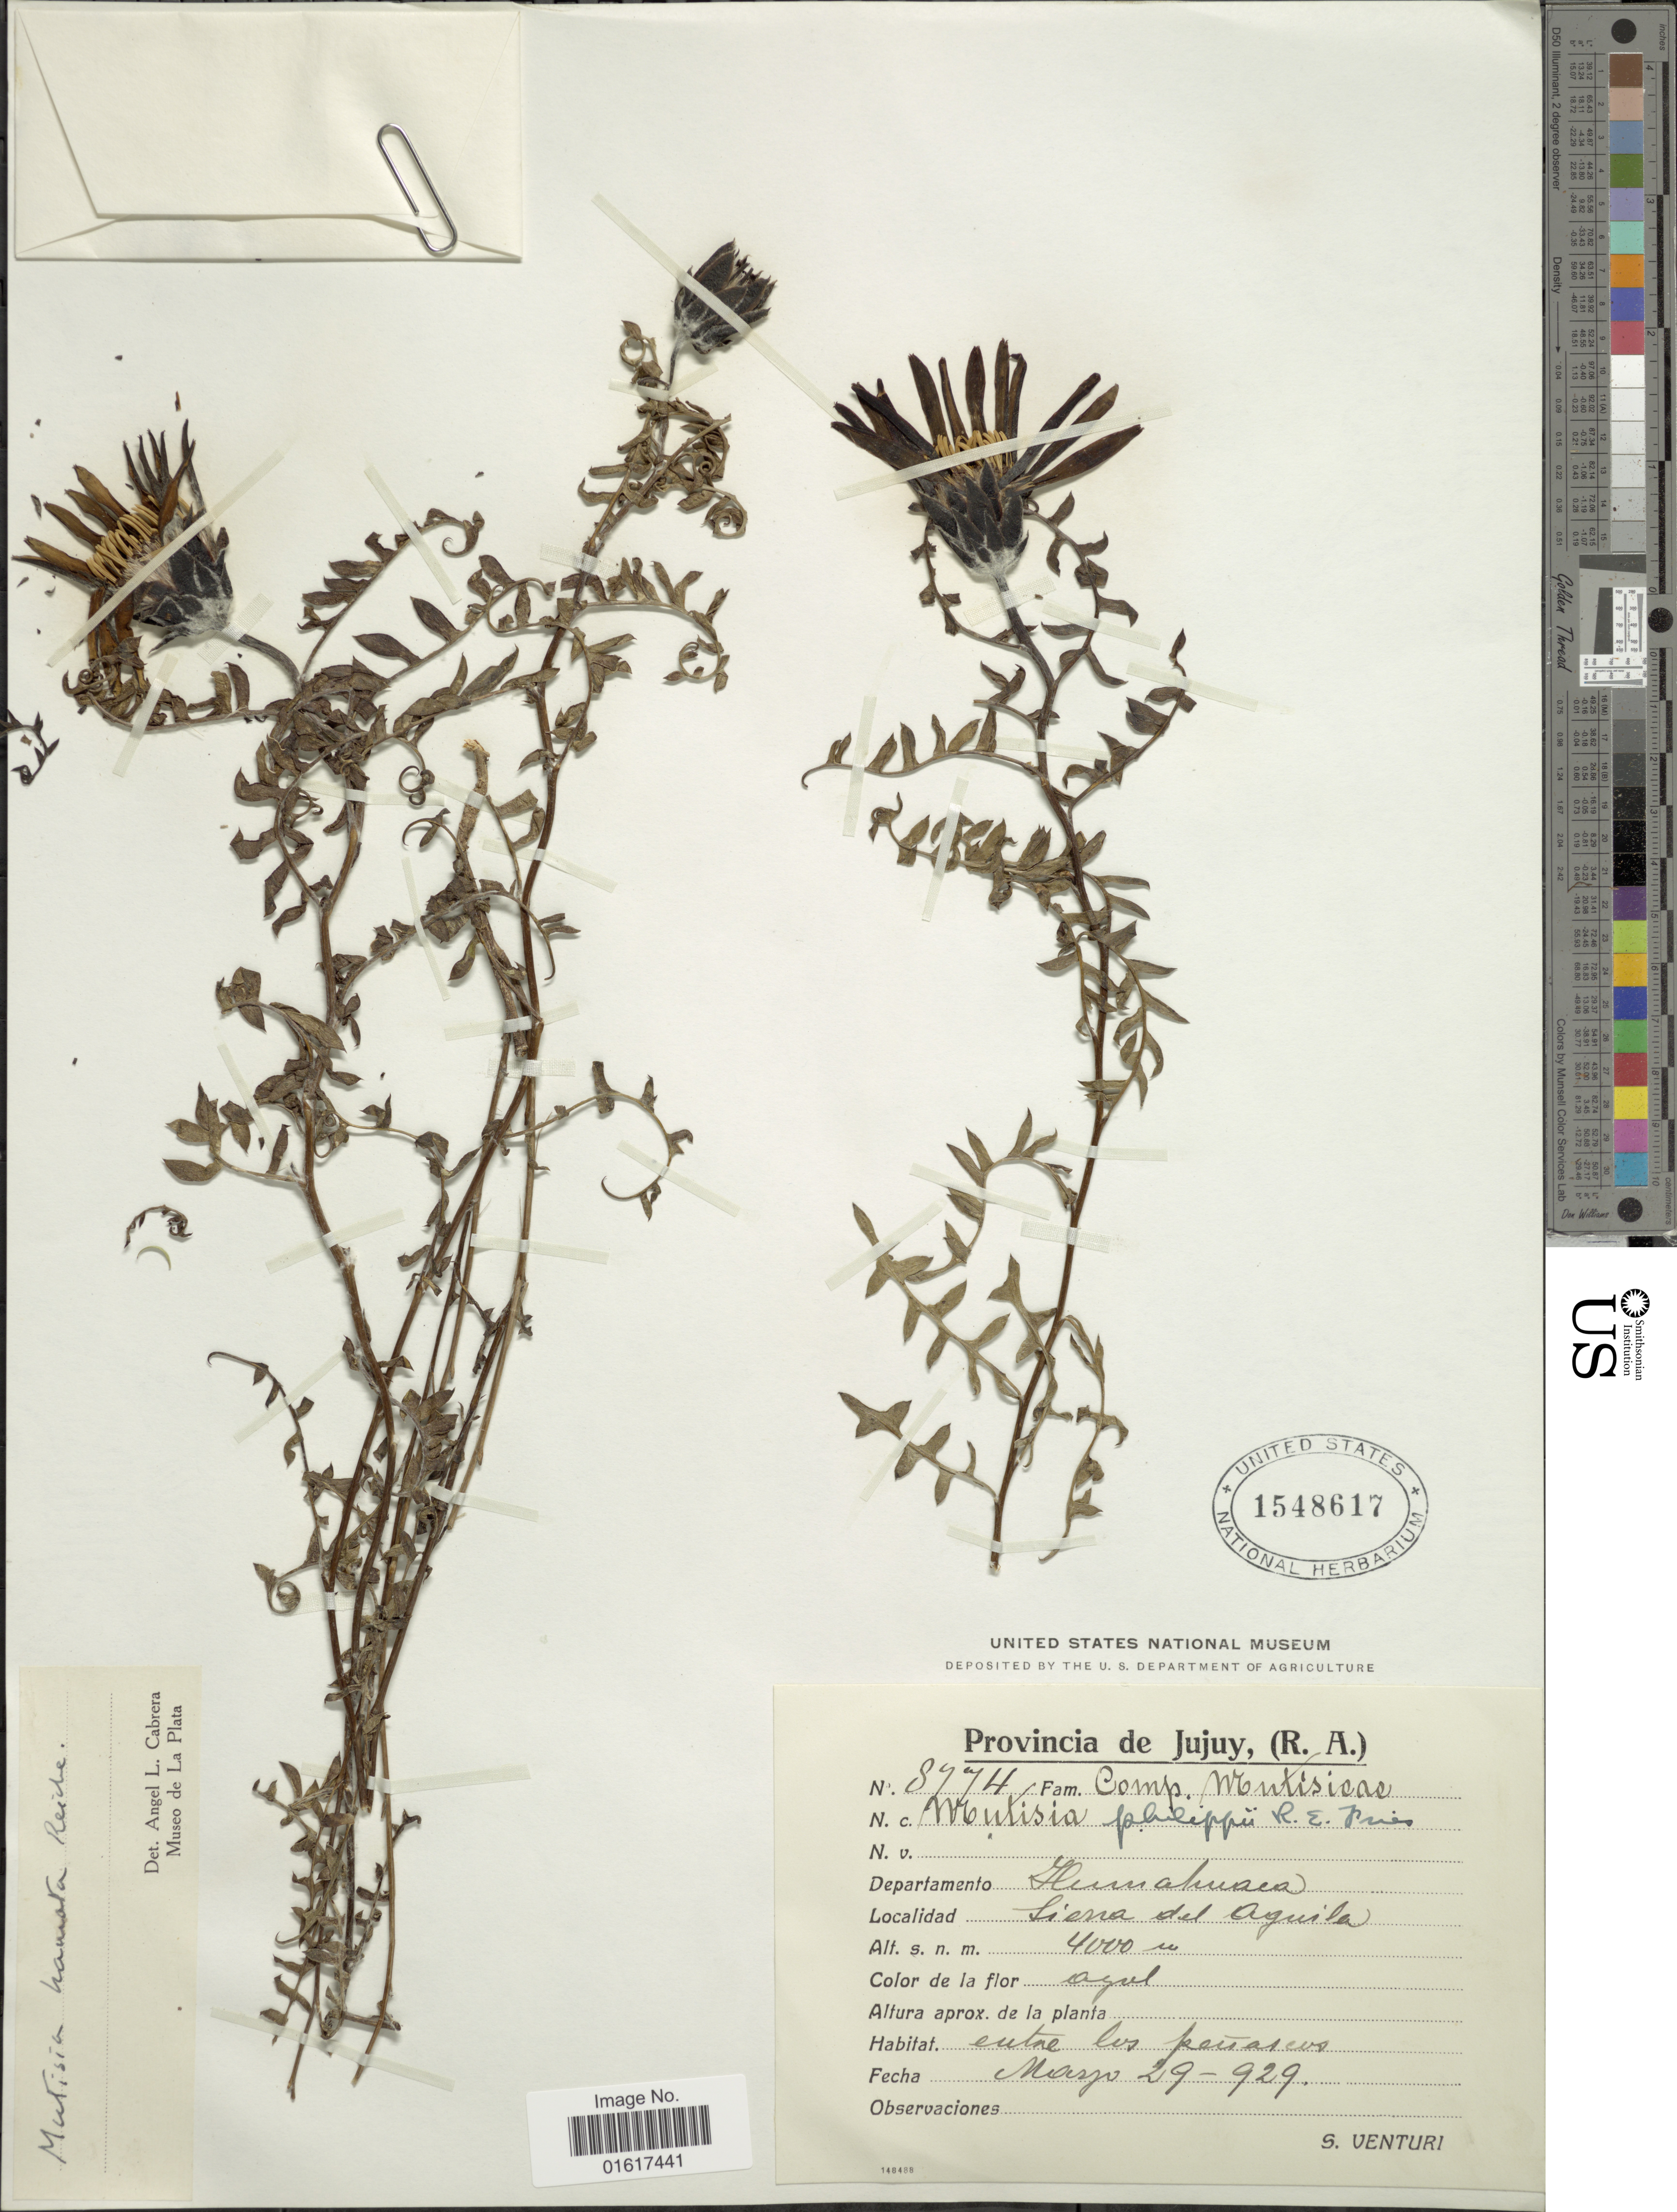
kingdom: Plantae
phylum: Tracheophyta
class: Magnoliopsida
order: Asterales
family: Asteraceae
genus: Mutisia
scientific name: Mutisia hamata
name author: Reiche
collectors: S. Venturi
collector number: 8774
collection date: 1929-03-29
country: Argentina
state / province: Jujuy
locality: Departamento Humahuaca. Sierra del Aguila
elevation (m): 4000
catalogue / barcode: US 1548617